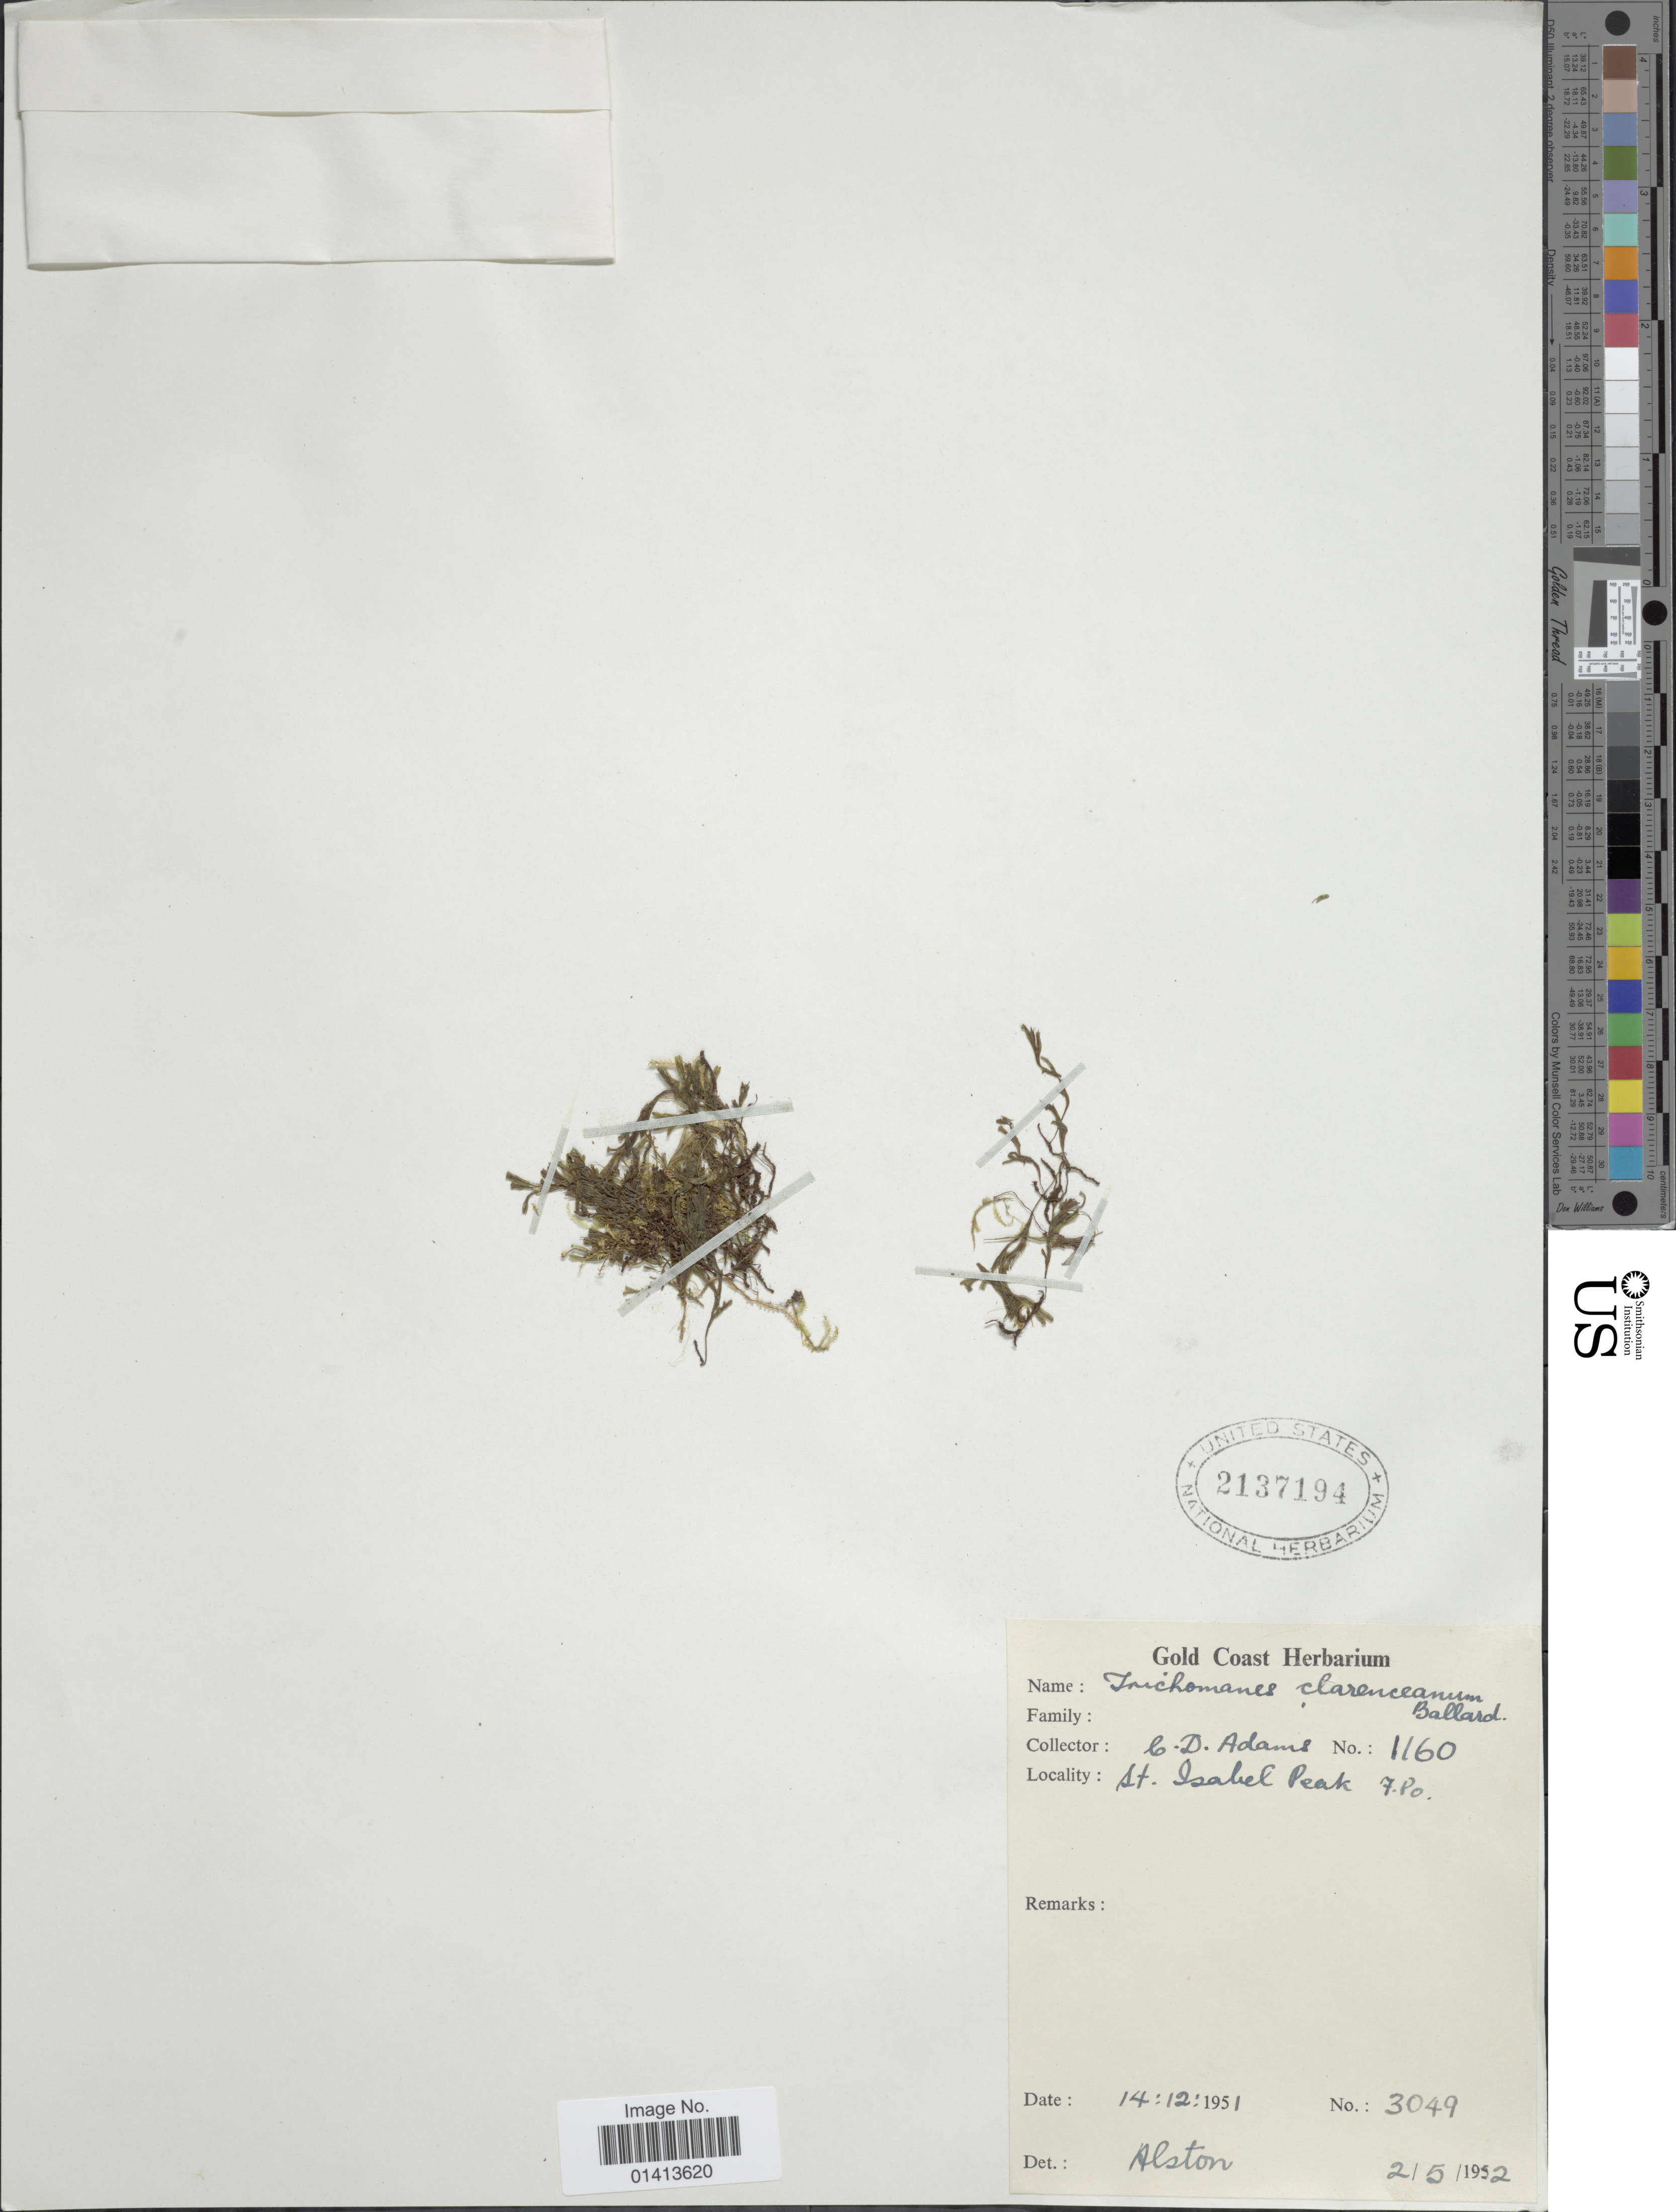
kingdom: Plantae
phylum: Tracheophyta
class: Polypodiopsida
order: Hymenophyllales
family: Hymenophyllaceae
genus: Crepidomanes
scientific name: Crepidomanes clarenceanum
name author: (Ballard) Pic. Serm.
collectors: C. D. Adams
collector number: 1160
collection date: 1951-12-14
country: Ghana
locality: St Isabel Peak, Gold Coast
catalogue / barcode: US 2137194